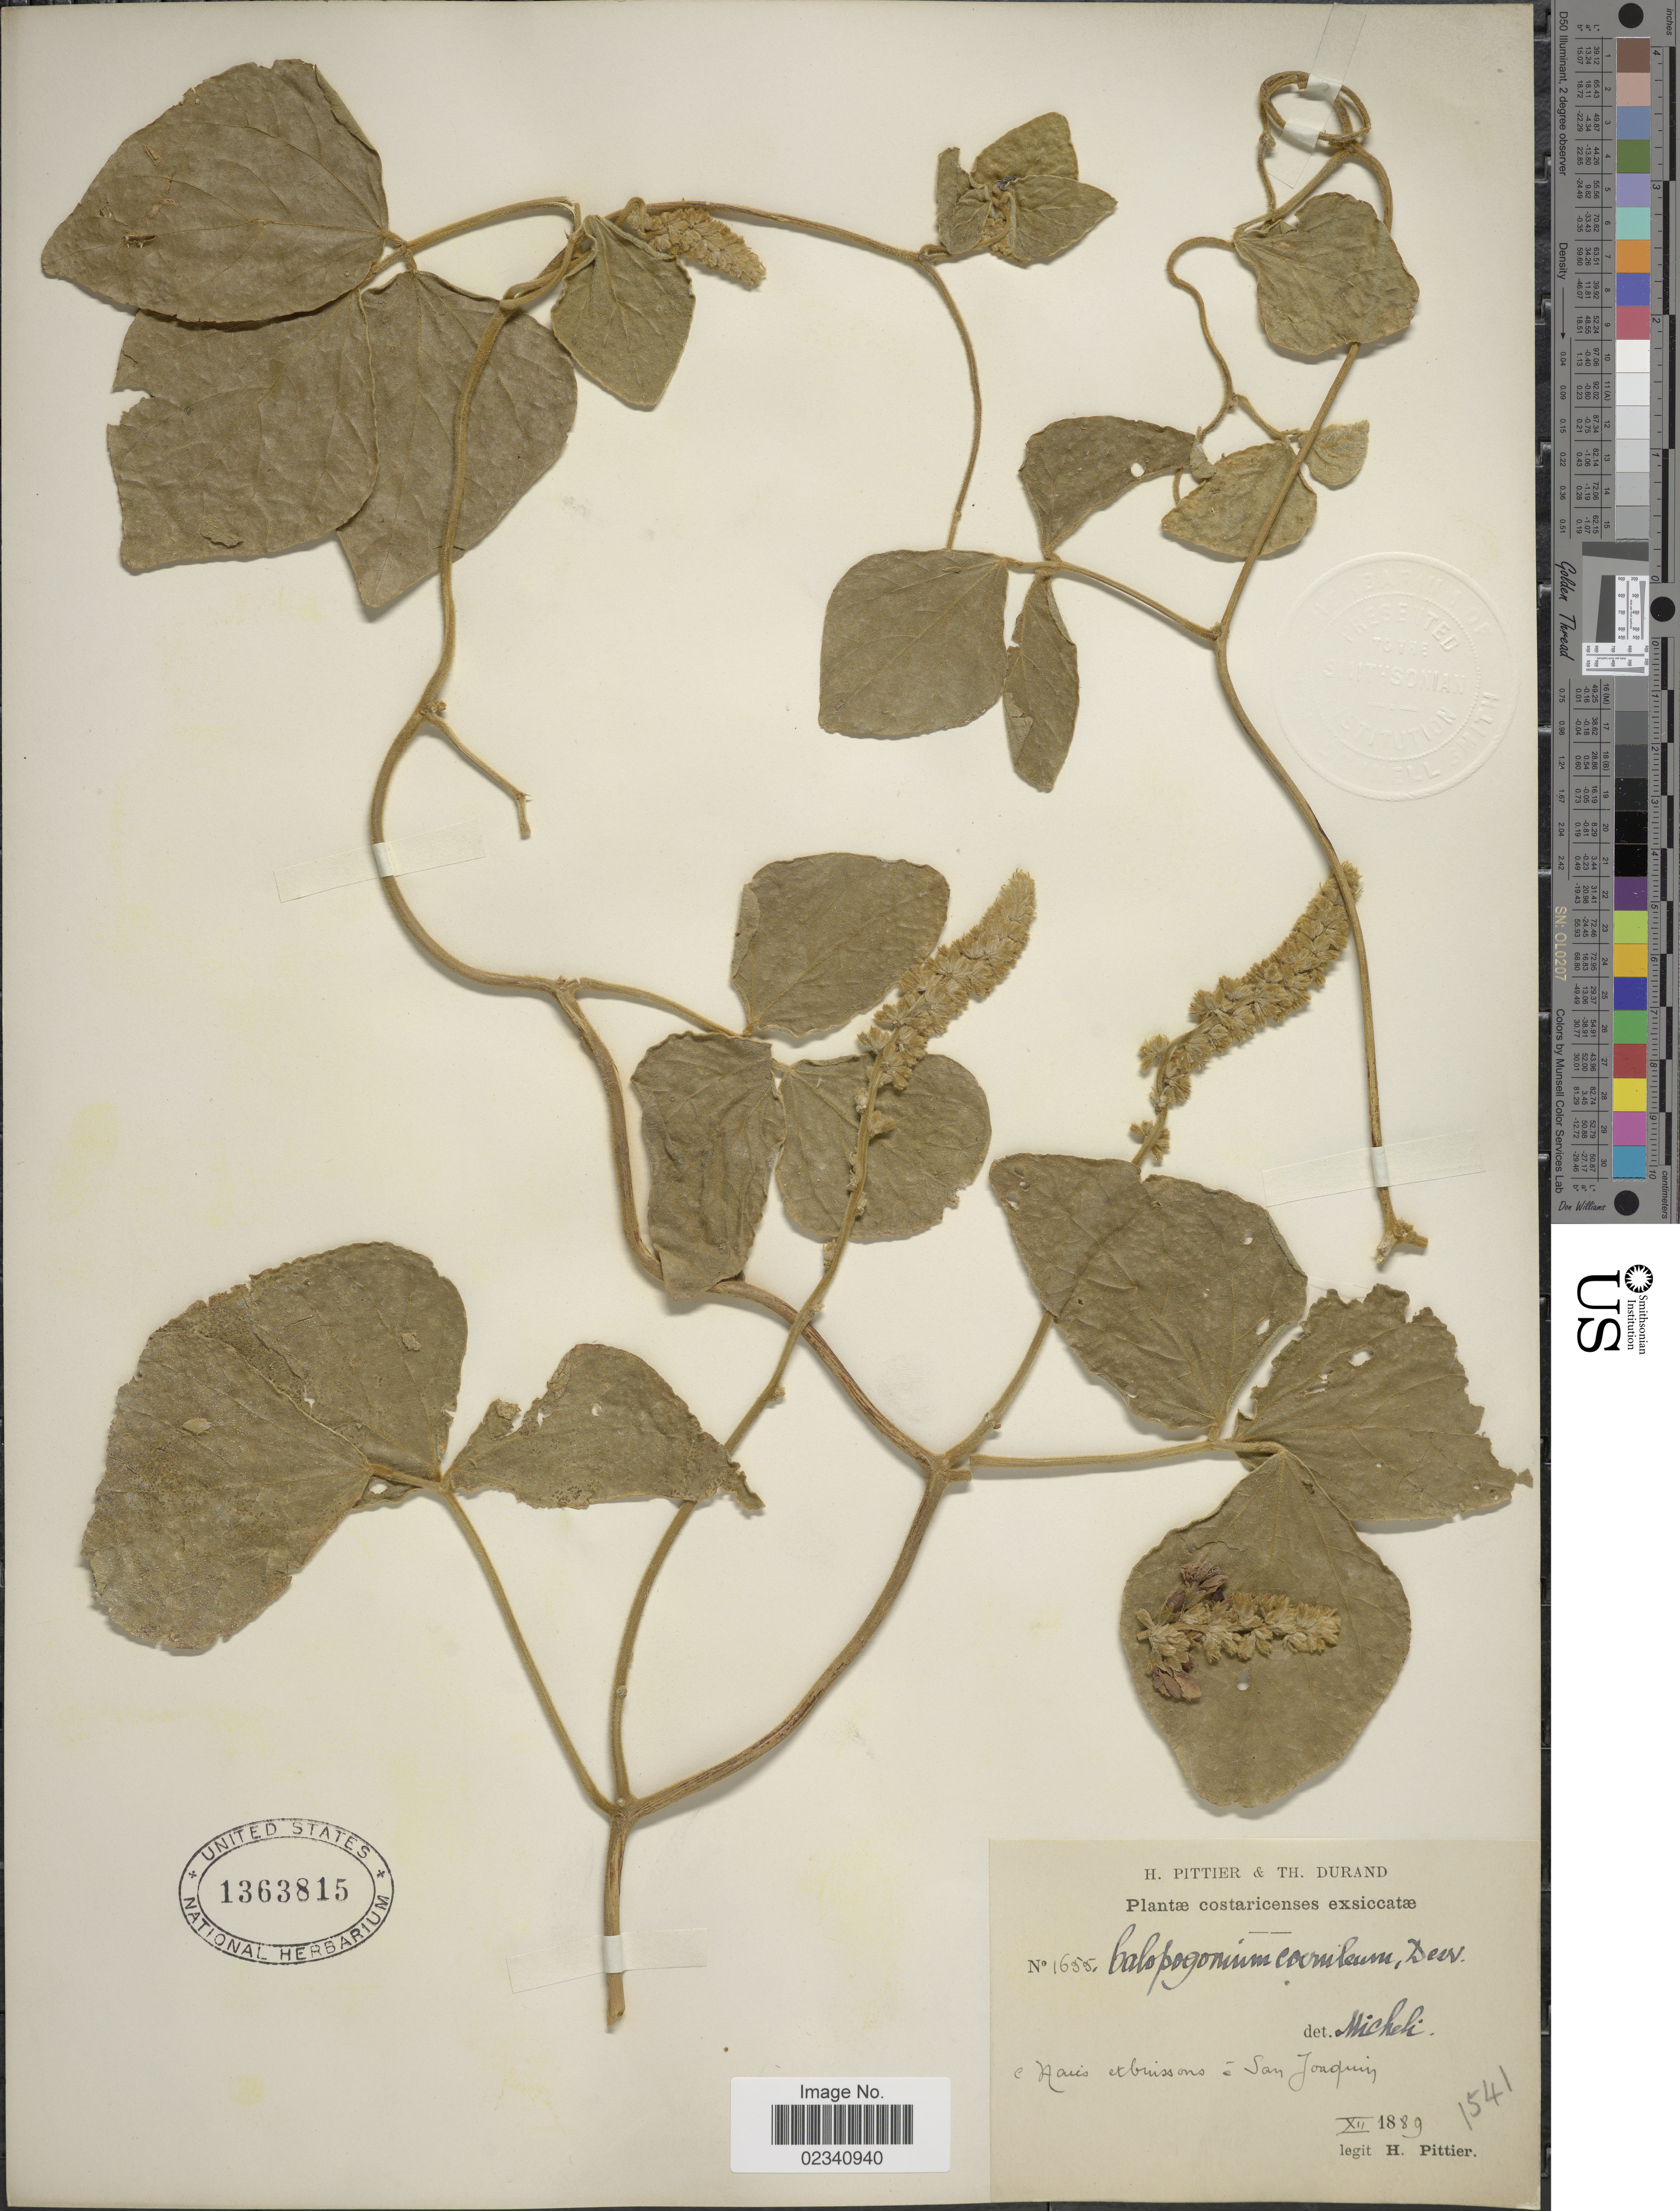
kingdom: Plantae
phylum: Tracheophyta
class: Magnoliopsida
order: Fabales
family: Fabaceae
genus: Calopogonium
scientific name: Calopogonium caeruleum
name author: (Benth.) C. Wright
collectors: H. F. Pittier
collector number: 1655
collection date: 1889-12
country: Costa Rica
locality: San Joaquin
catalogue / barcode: US 1363815